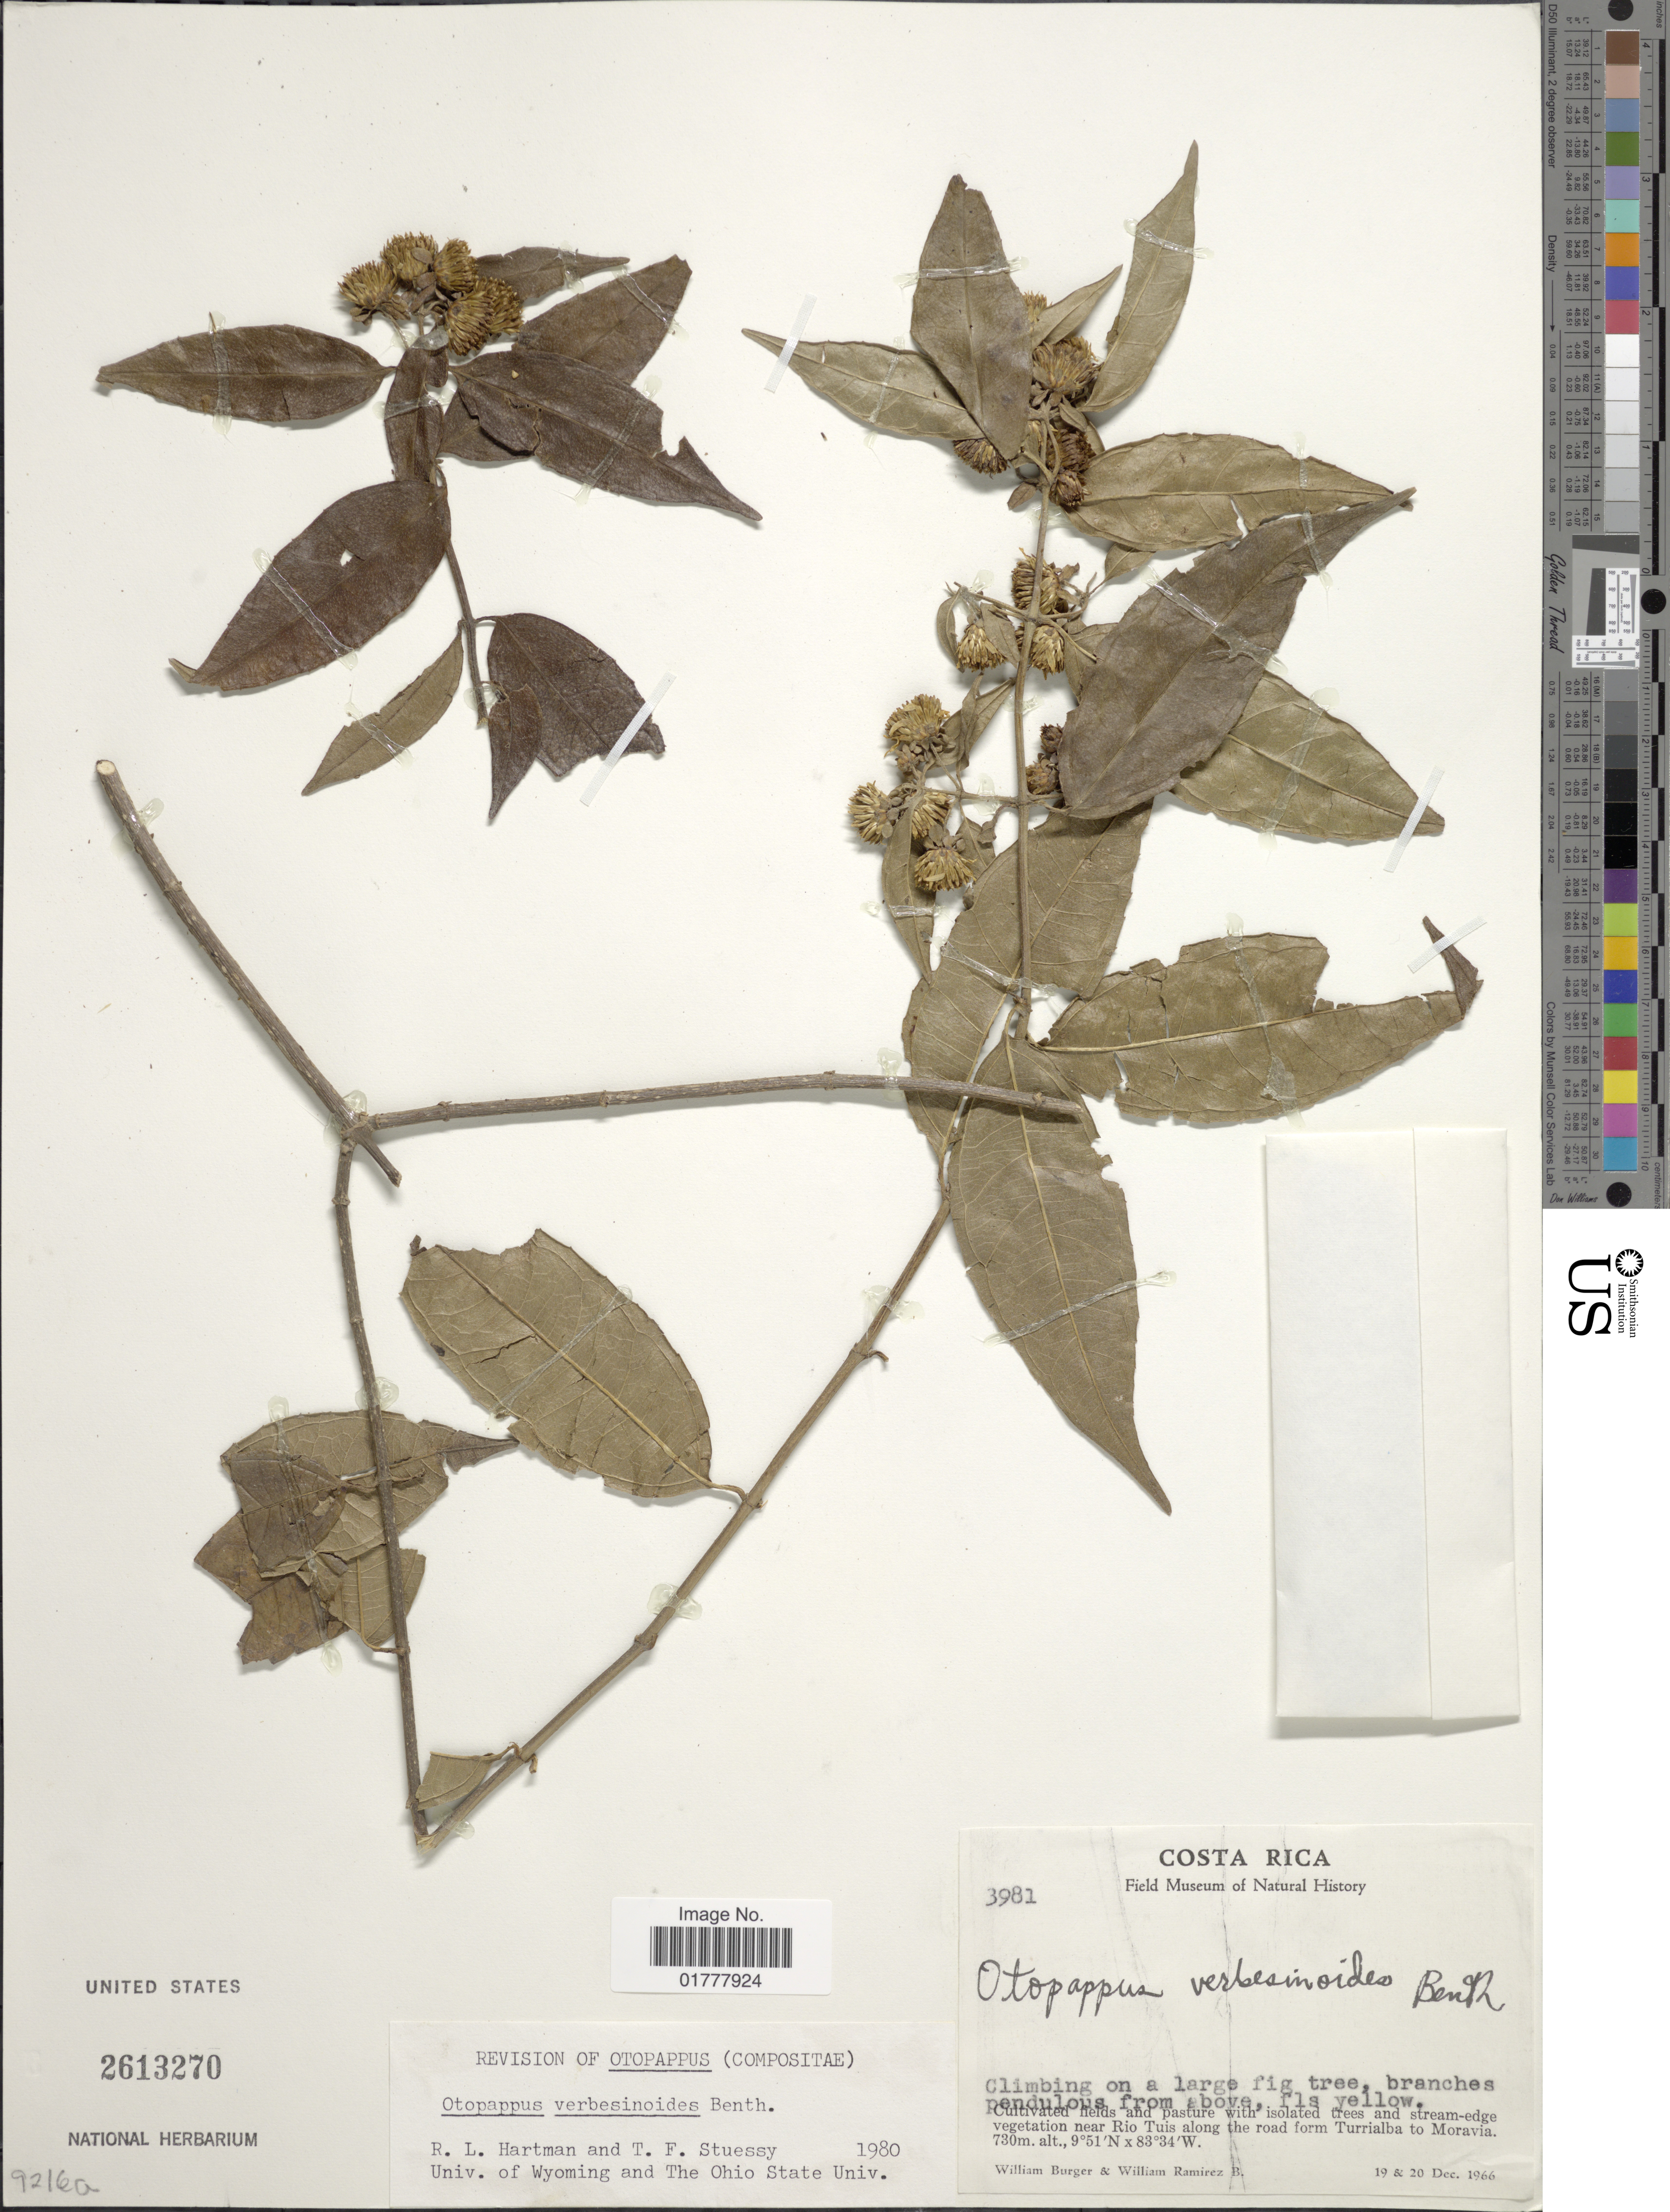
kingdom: Plantae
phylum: Tracheophyta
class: Magnoliopsida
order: Asterales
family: Asteraceae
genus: Otopappus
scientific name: Otopappus verbesinoides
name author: Benth.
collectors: W. Burger & W. Ramirez B.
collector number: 3981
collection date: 1966-11-19/1966-12-20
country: Costa Rica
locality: Near Rio Tuis along the road fromTurrialba to Moravia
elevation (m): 730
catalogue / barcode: US 2613270